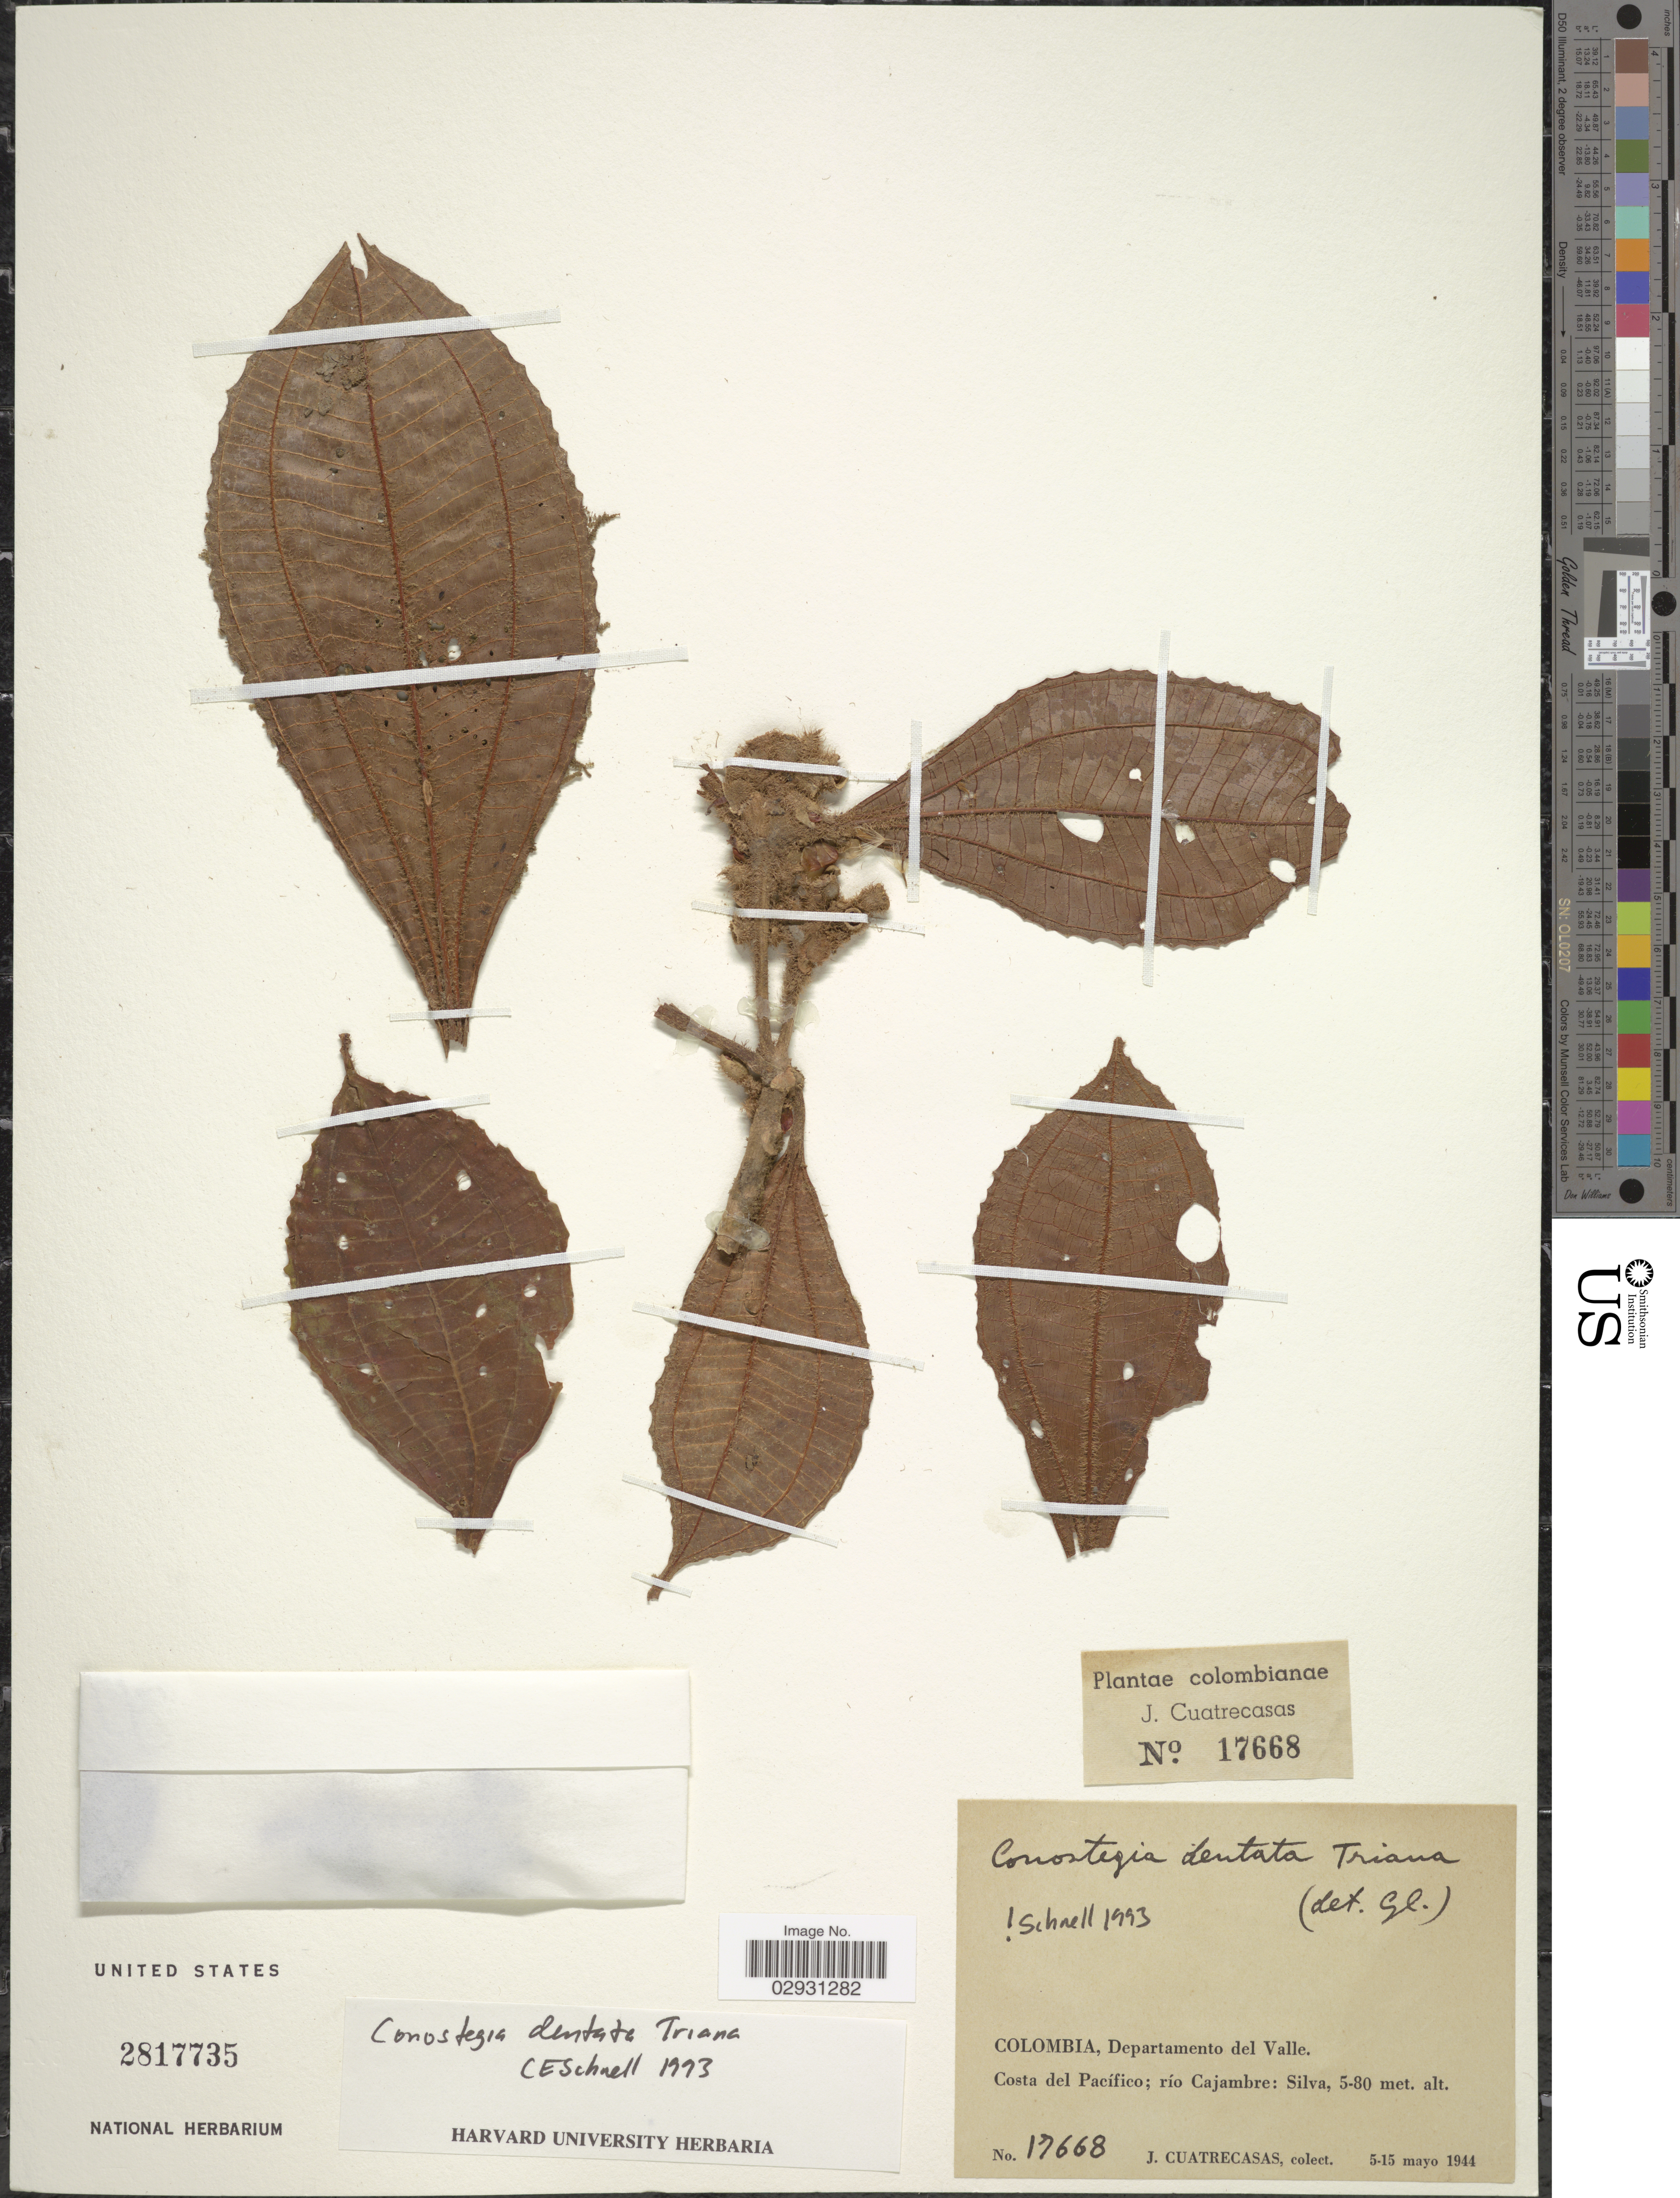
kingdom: Plantae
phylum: Tracheophyta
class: Magnoliopsida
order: Myrtales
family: Melastomataceae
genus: Conostegia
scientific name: Conostegia dentata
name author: Triana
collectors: J. Cuatrecasas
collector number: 17668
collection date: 1944-05-05/1944-05-15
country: Colombia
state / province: Valle del Cauca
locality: Departamento del Valle. Costa del Pacífico; rio Cajambre: Silva.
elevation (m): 5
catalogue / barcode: US 2817735